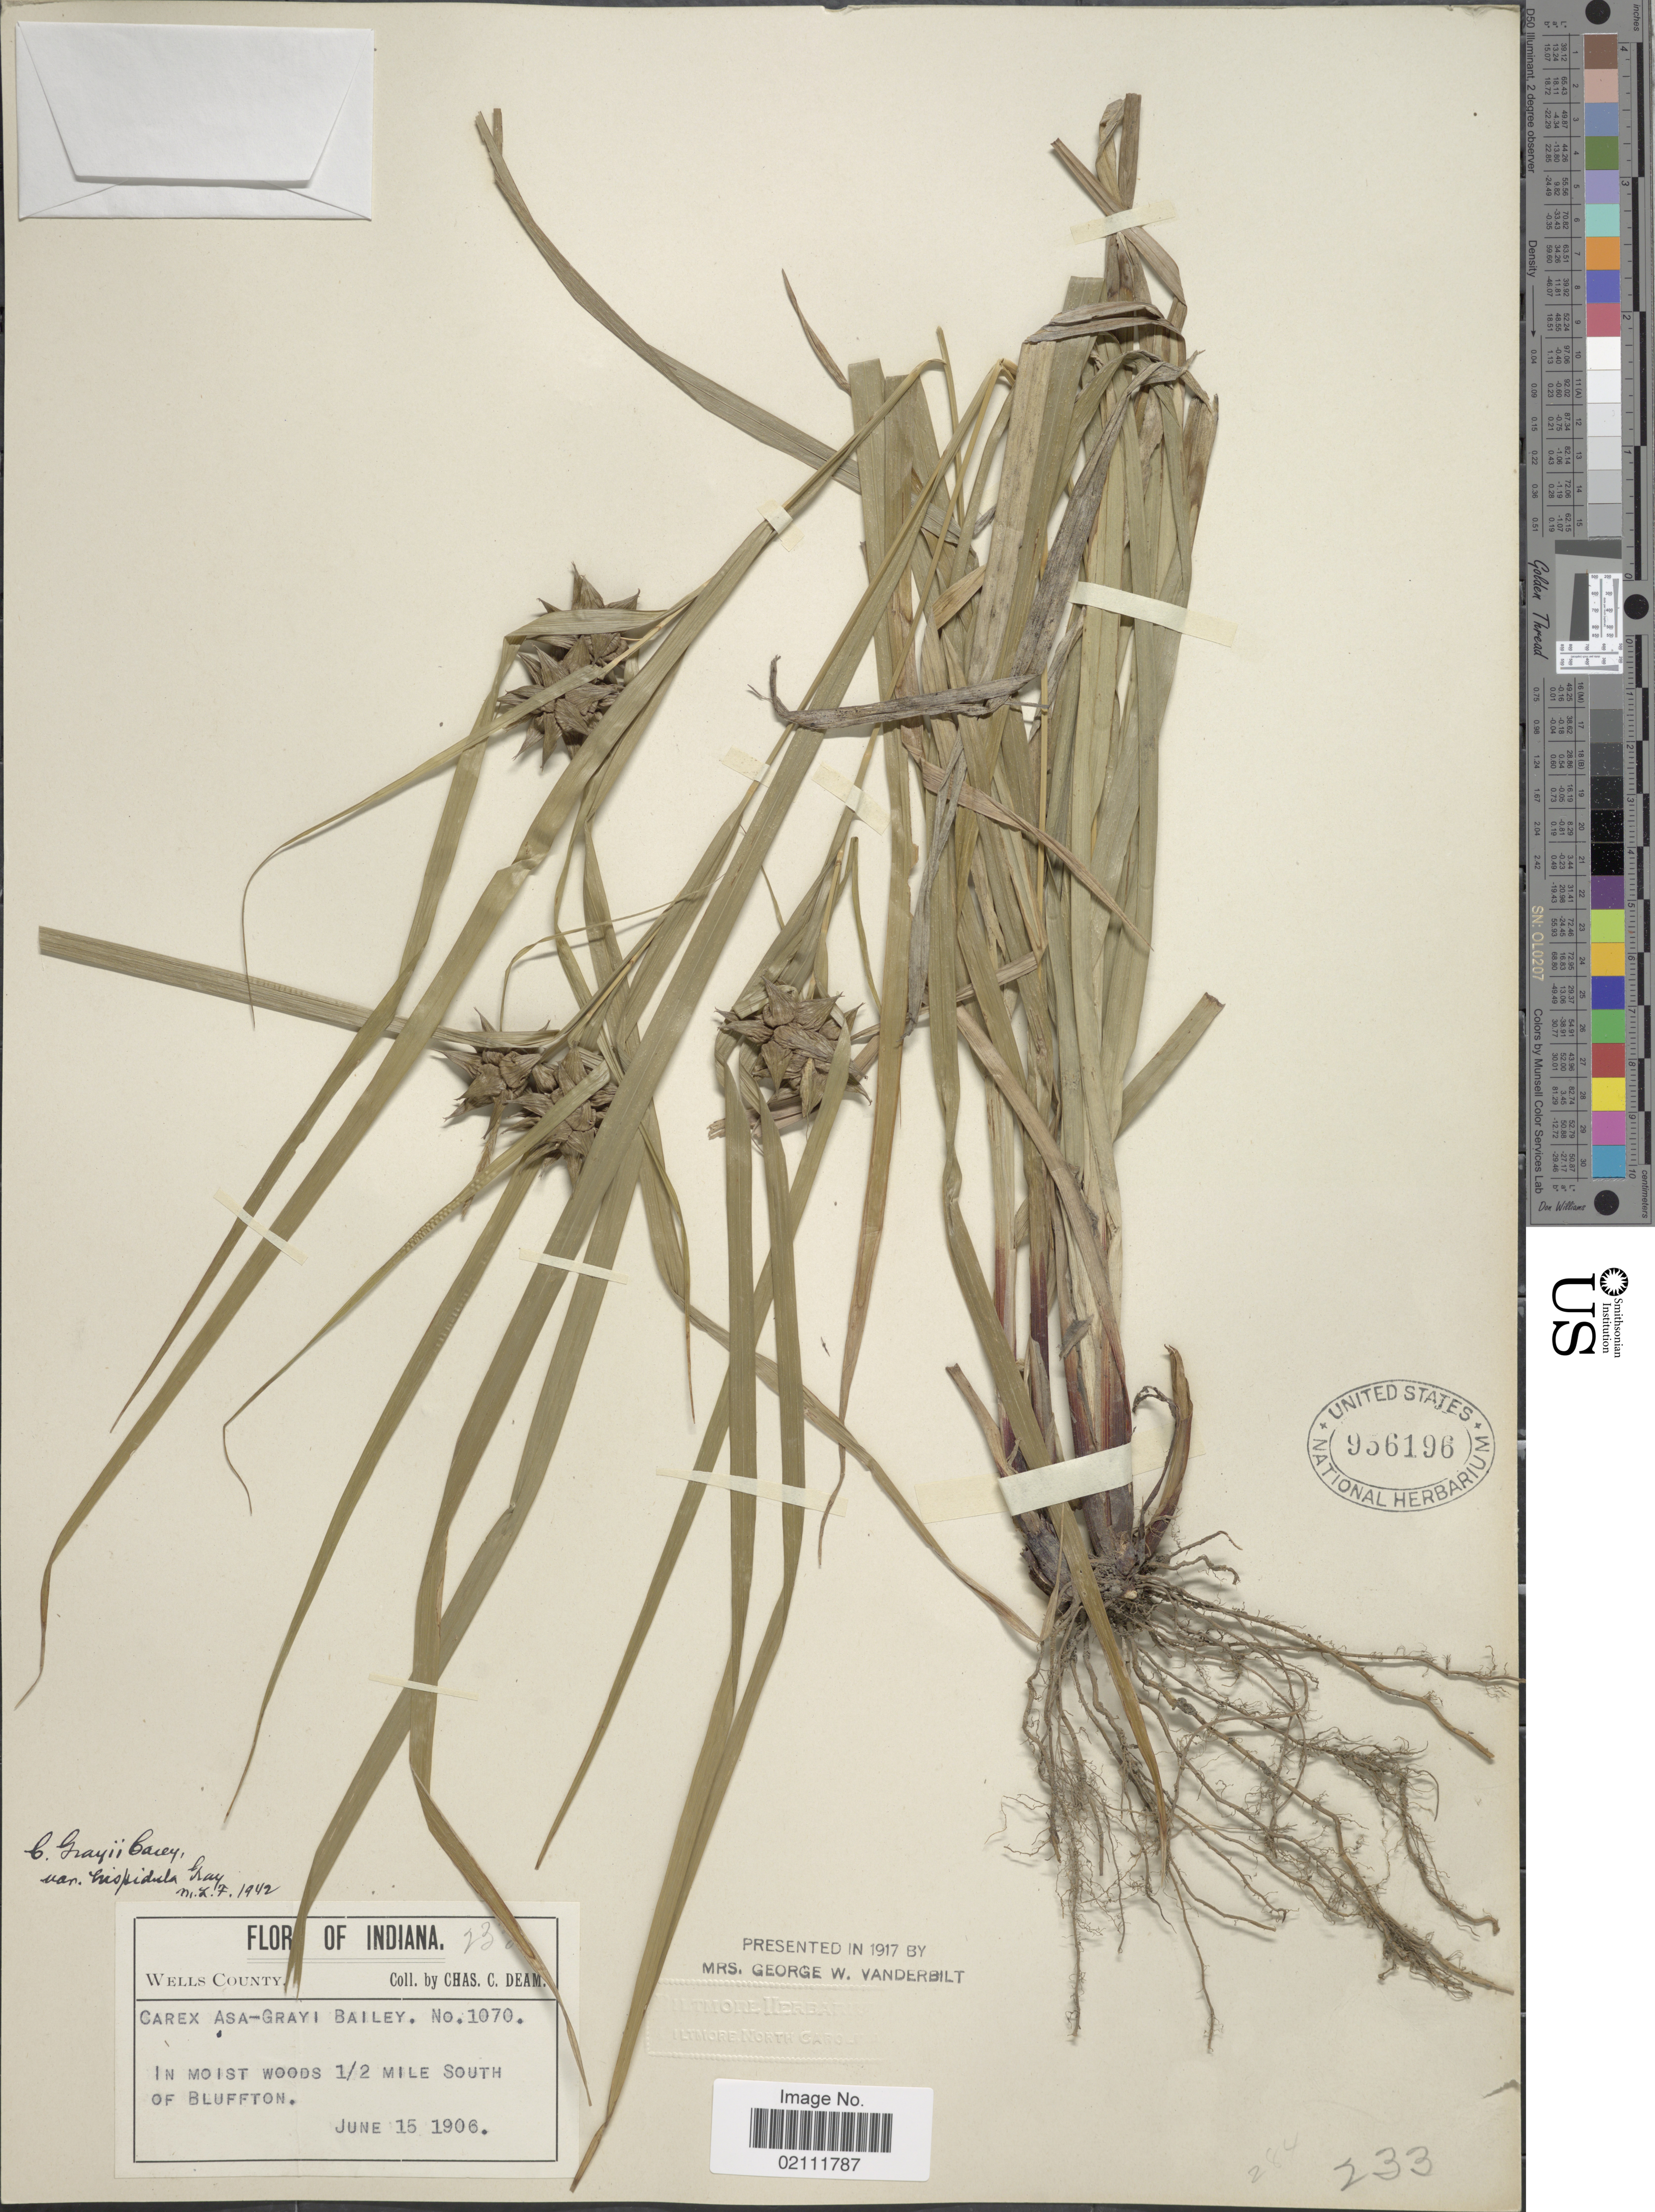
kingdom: Plantae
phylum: Tracheophyta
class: Liliopsida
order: Poales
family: Cyperaceae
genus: Carex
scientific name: Carex grayi var. hispidula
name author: A. Gray ex L.H. Bailey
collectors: C. C. Deam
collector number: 1070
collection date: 1906-06-15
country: United States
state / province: Indiana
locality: Wells County, in moist woods 1/2 mile south of Bluffton.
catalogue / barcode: US 956196